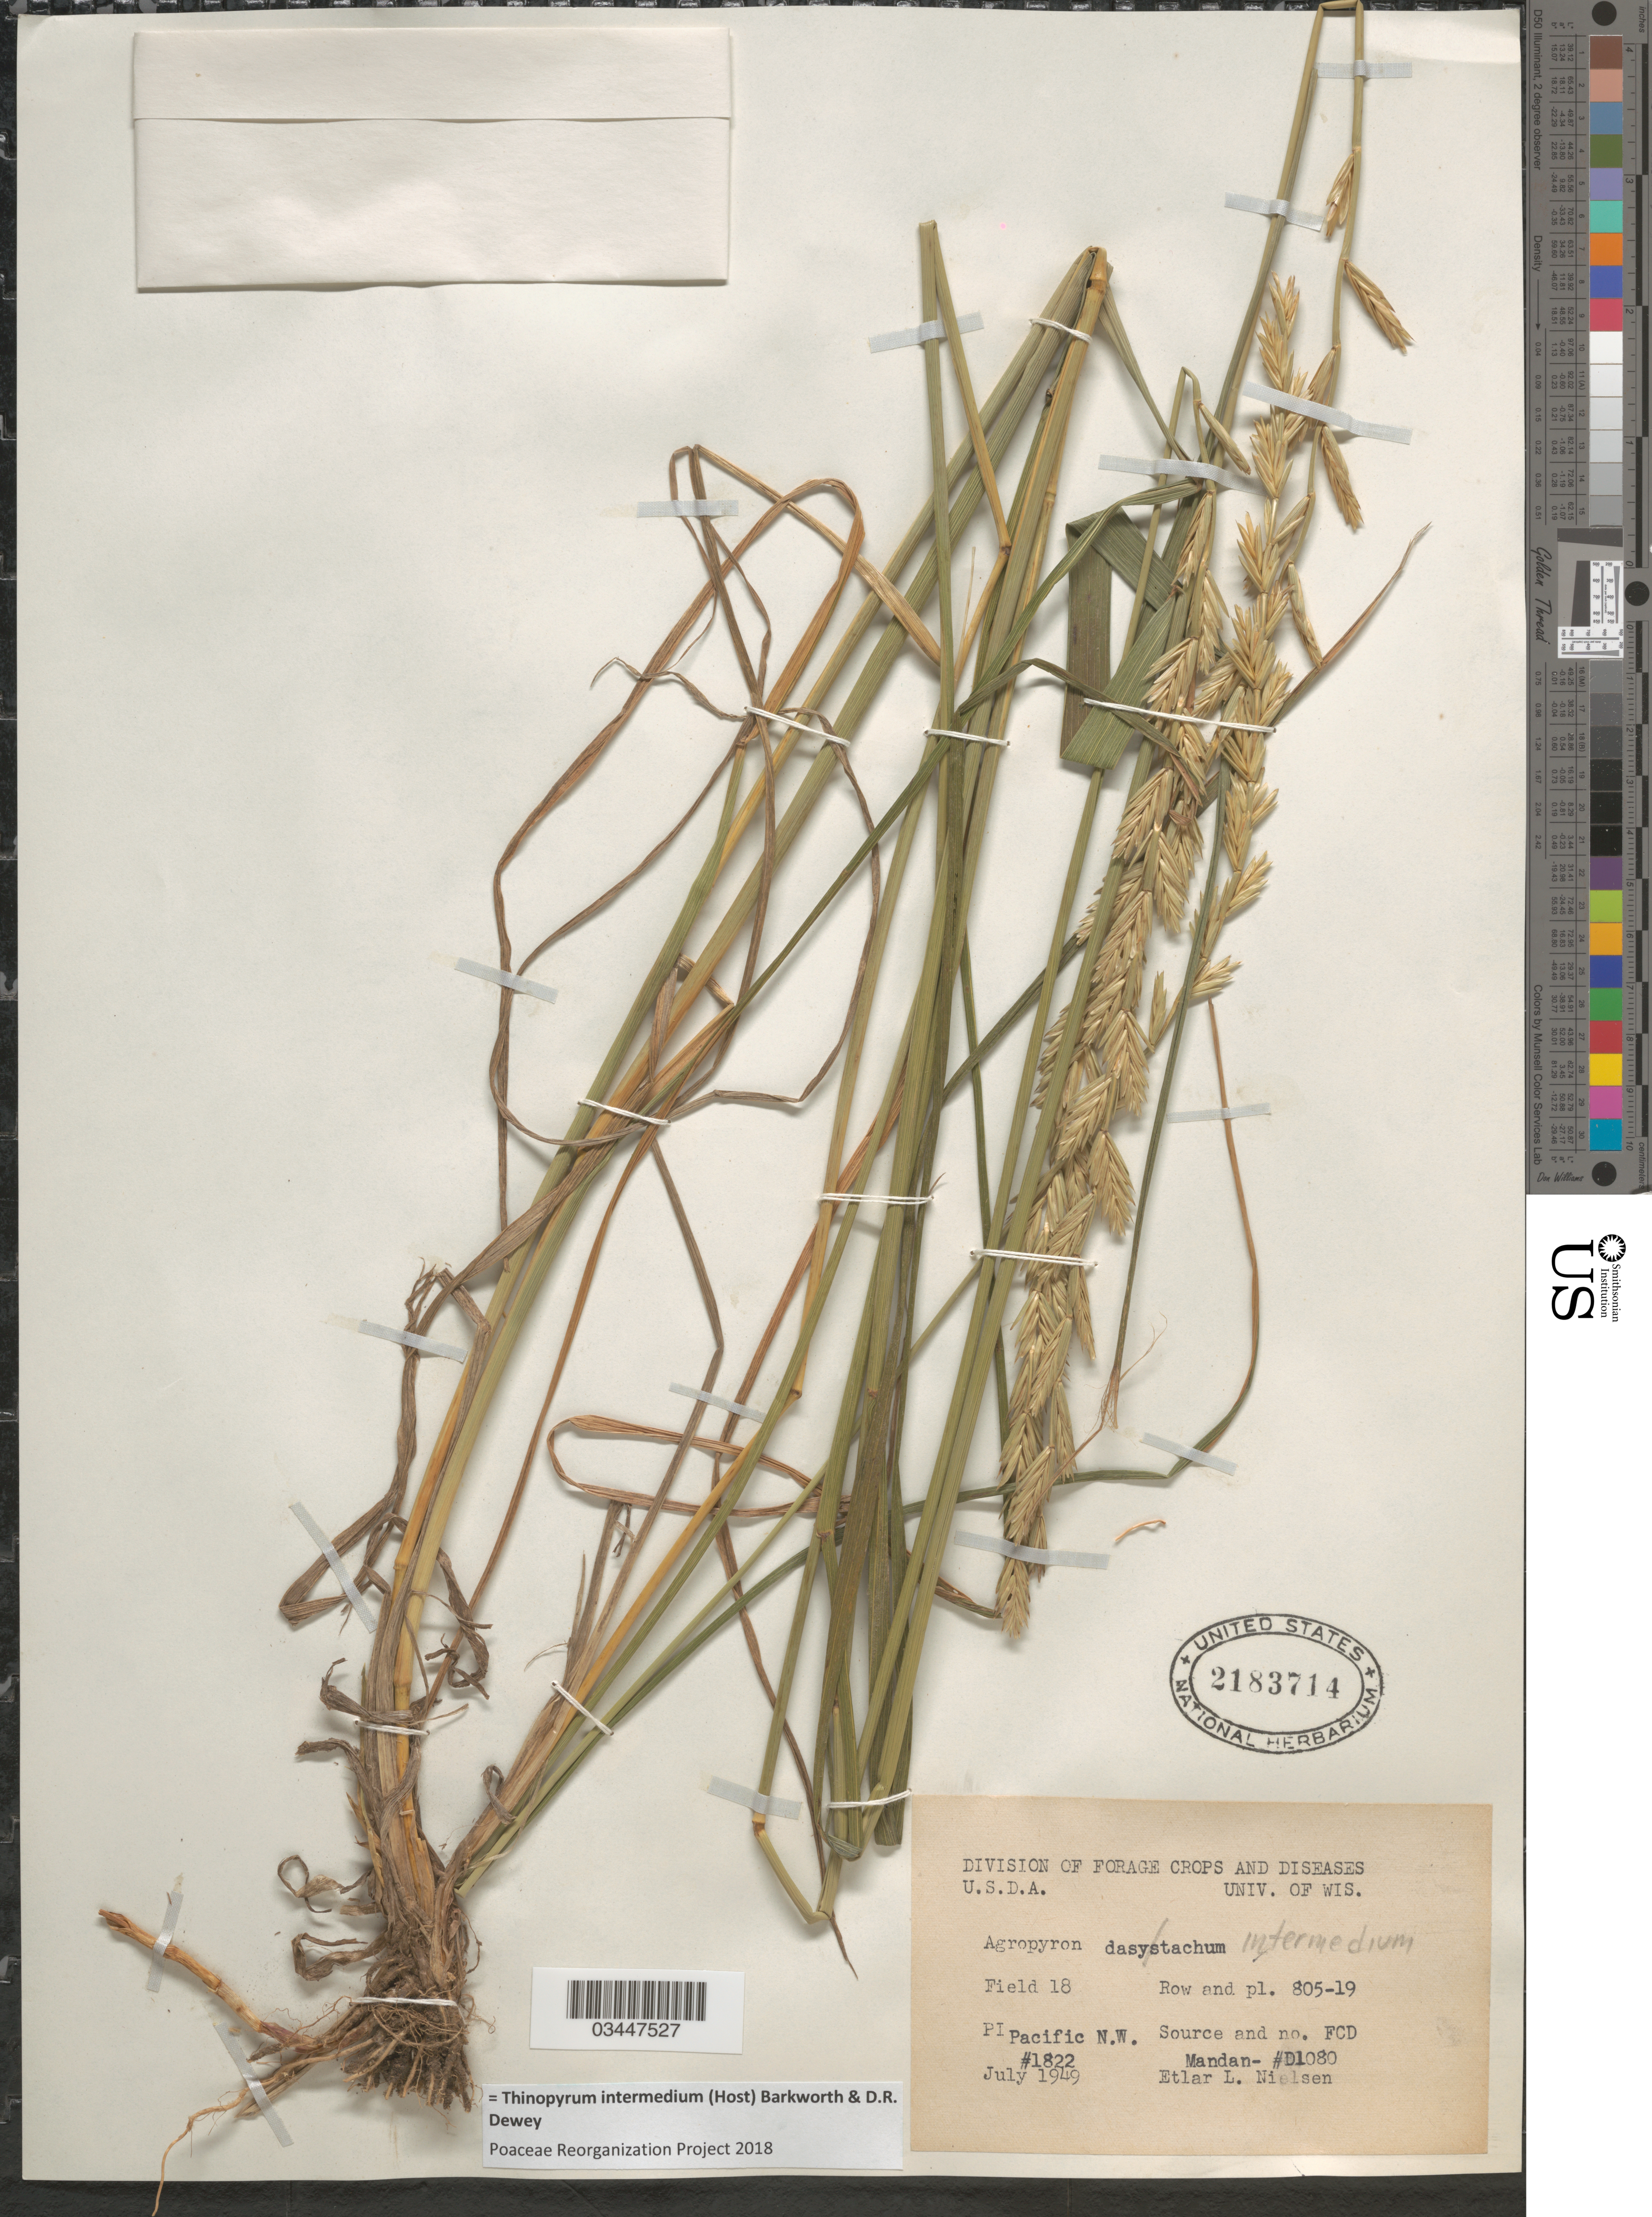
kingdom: Plantae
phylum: Tracheophyta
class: Liliopsida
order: Poales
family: Poaceae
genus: Thinopyrum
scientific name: Thinopyrum intermedium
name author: (Host) Barkworth & Dewey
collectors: E. L. Nielsen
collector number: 1822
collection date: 1949-07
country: United States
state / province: Washington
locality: Field 18. Row and pl. 805-19. Pacific N.W.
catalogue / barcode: US 2183714